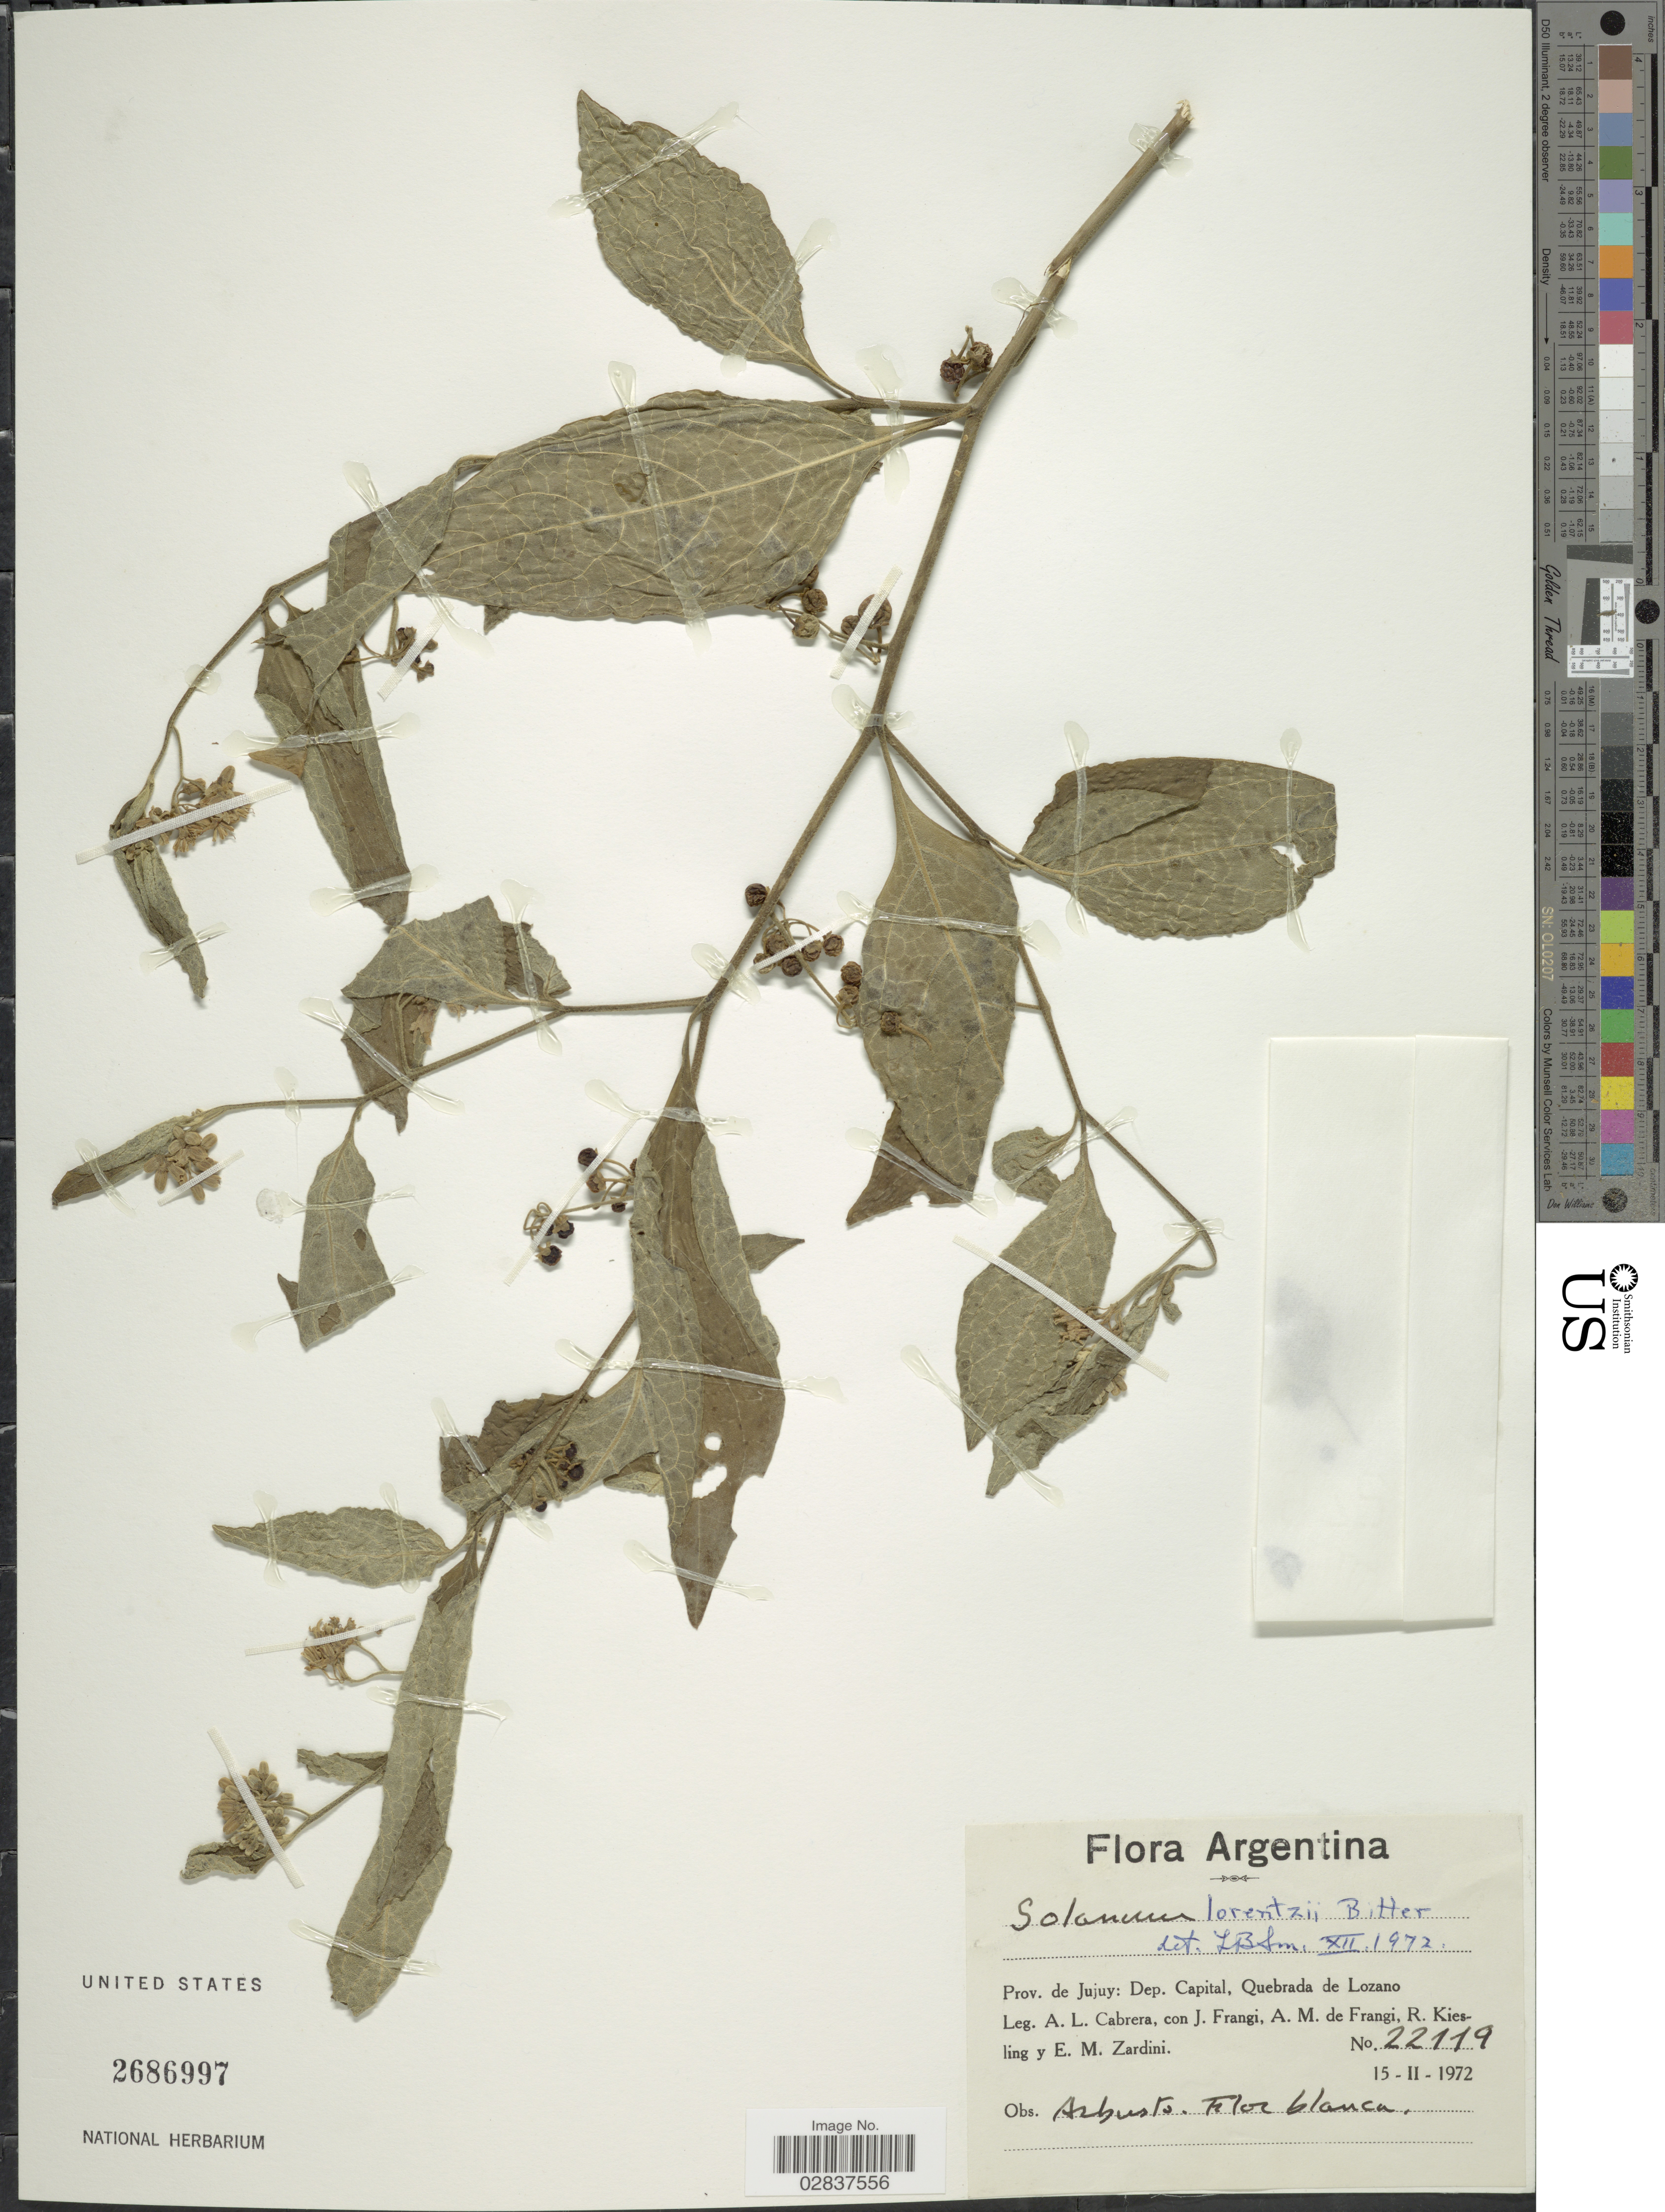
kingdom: Plantae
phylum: Tracheophyta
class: Magnoliopsida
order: Solanales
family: Solanaceae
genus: Solanum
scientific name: Solanum lorentzii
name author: Bitter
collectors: A. L. Cabrera, J. Frangi, A. Frangi, R. Kiesling & E. M. Zardini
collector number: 22119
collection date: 1972-02-15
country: Argentina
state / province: Jujuy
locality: Dep. Capital, Quebrada de Lozano.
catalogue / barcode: US 2686997